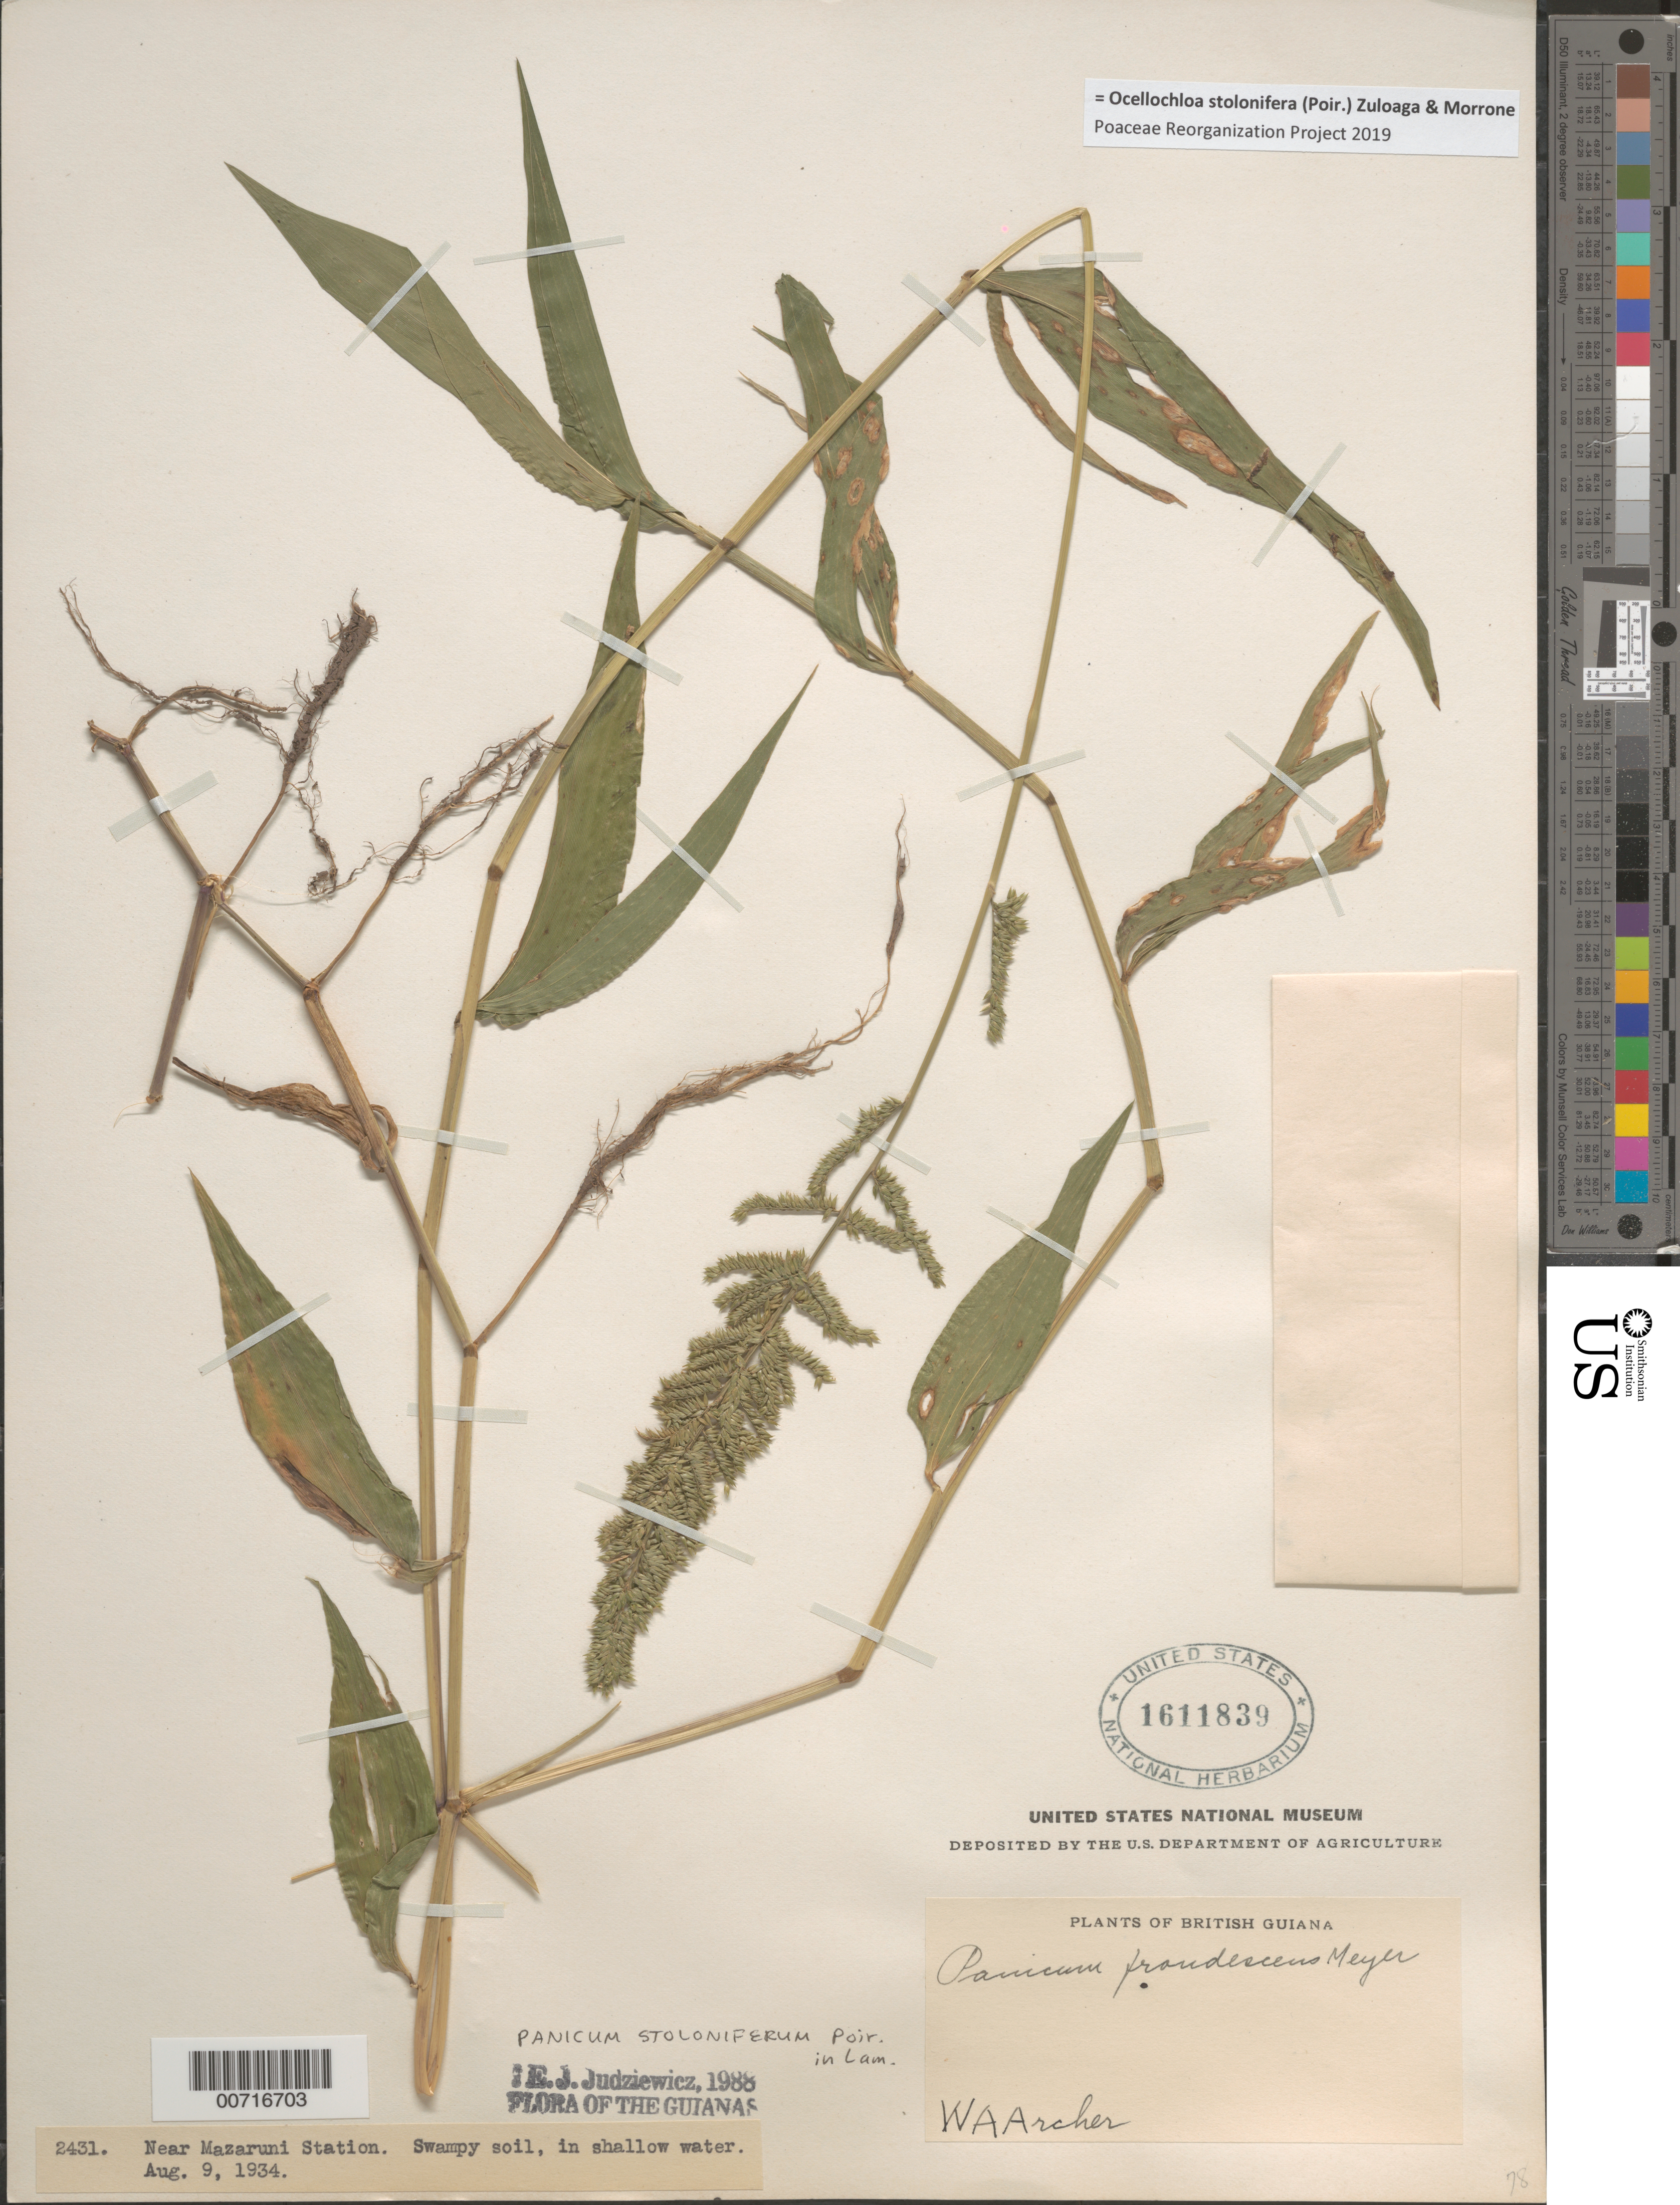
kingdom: Plantae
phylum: Tracheophyta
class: Liliopsida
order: Poales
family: Poaceae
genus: Panicum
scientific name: Panicum stoloniferum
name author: Poir.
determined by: Judziewicz, E. J.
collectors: W. A. Archer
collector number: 2431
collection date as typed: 9-Aug-34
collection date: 1934-08-09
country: Guyana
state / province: Cuyuni-Mazaruni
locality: Mazaruni Forest Station, vic.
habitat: Swampy soil, in shallow water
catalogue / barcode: US 1611839